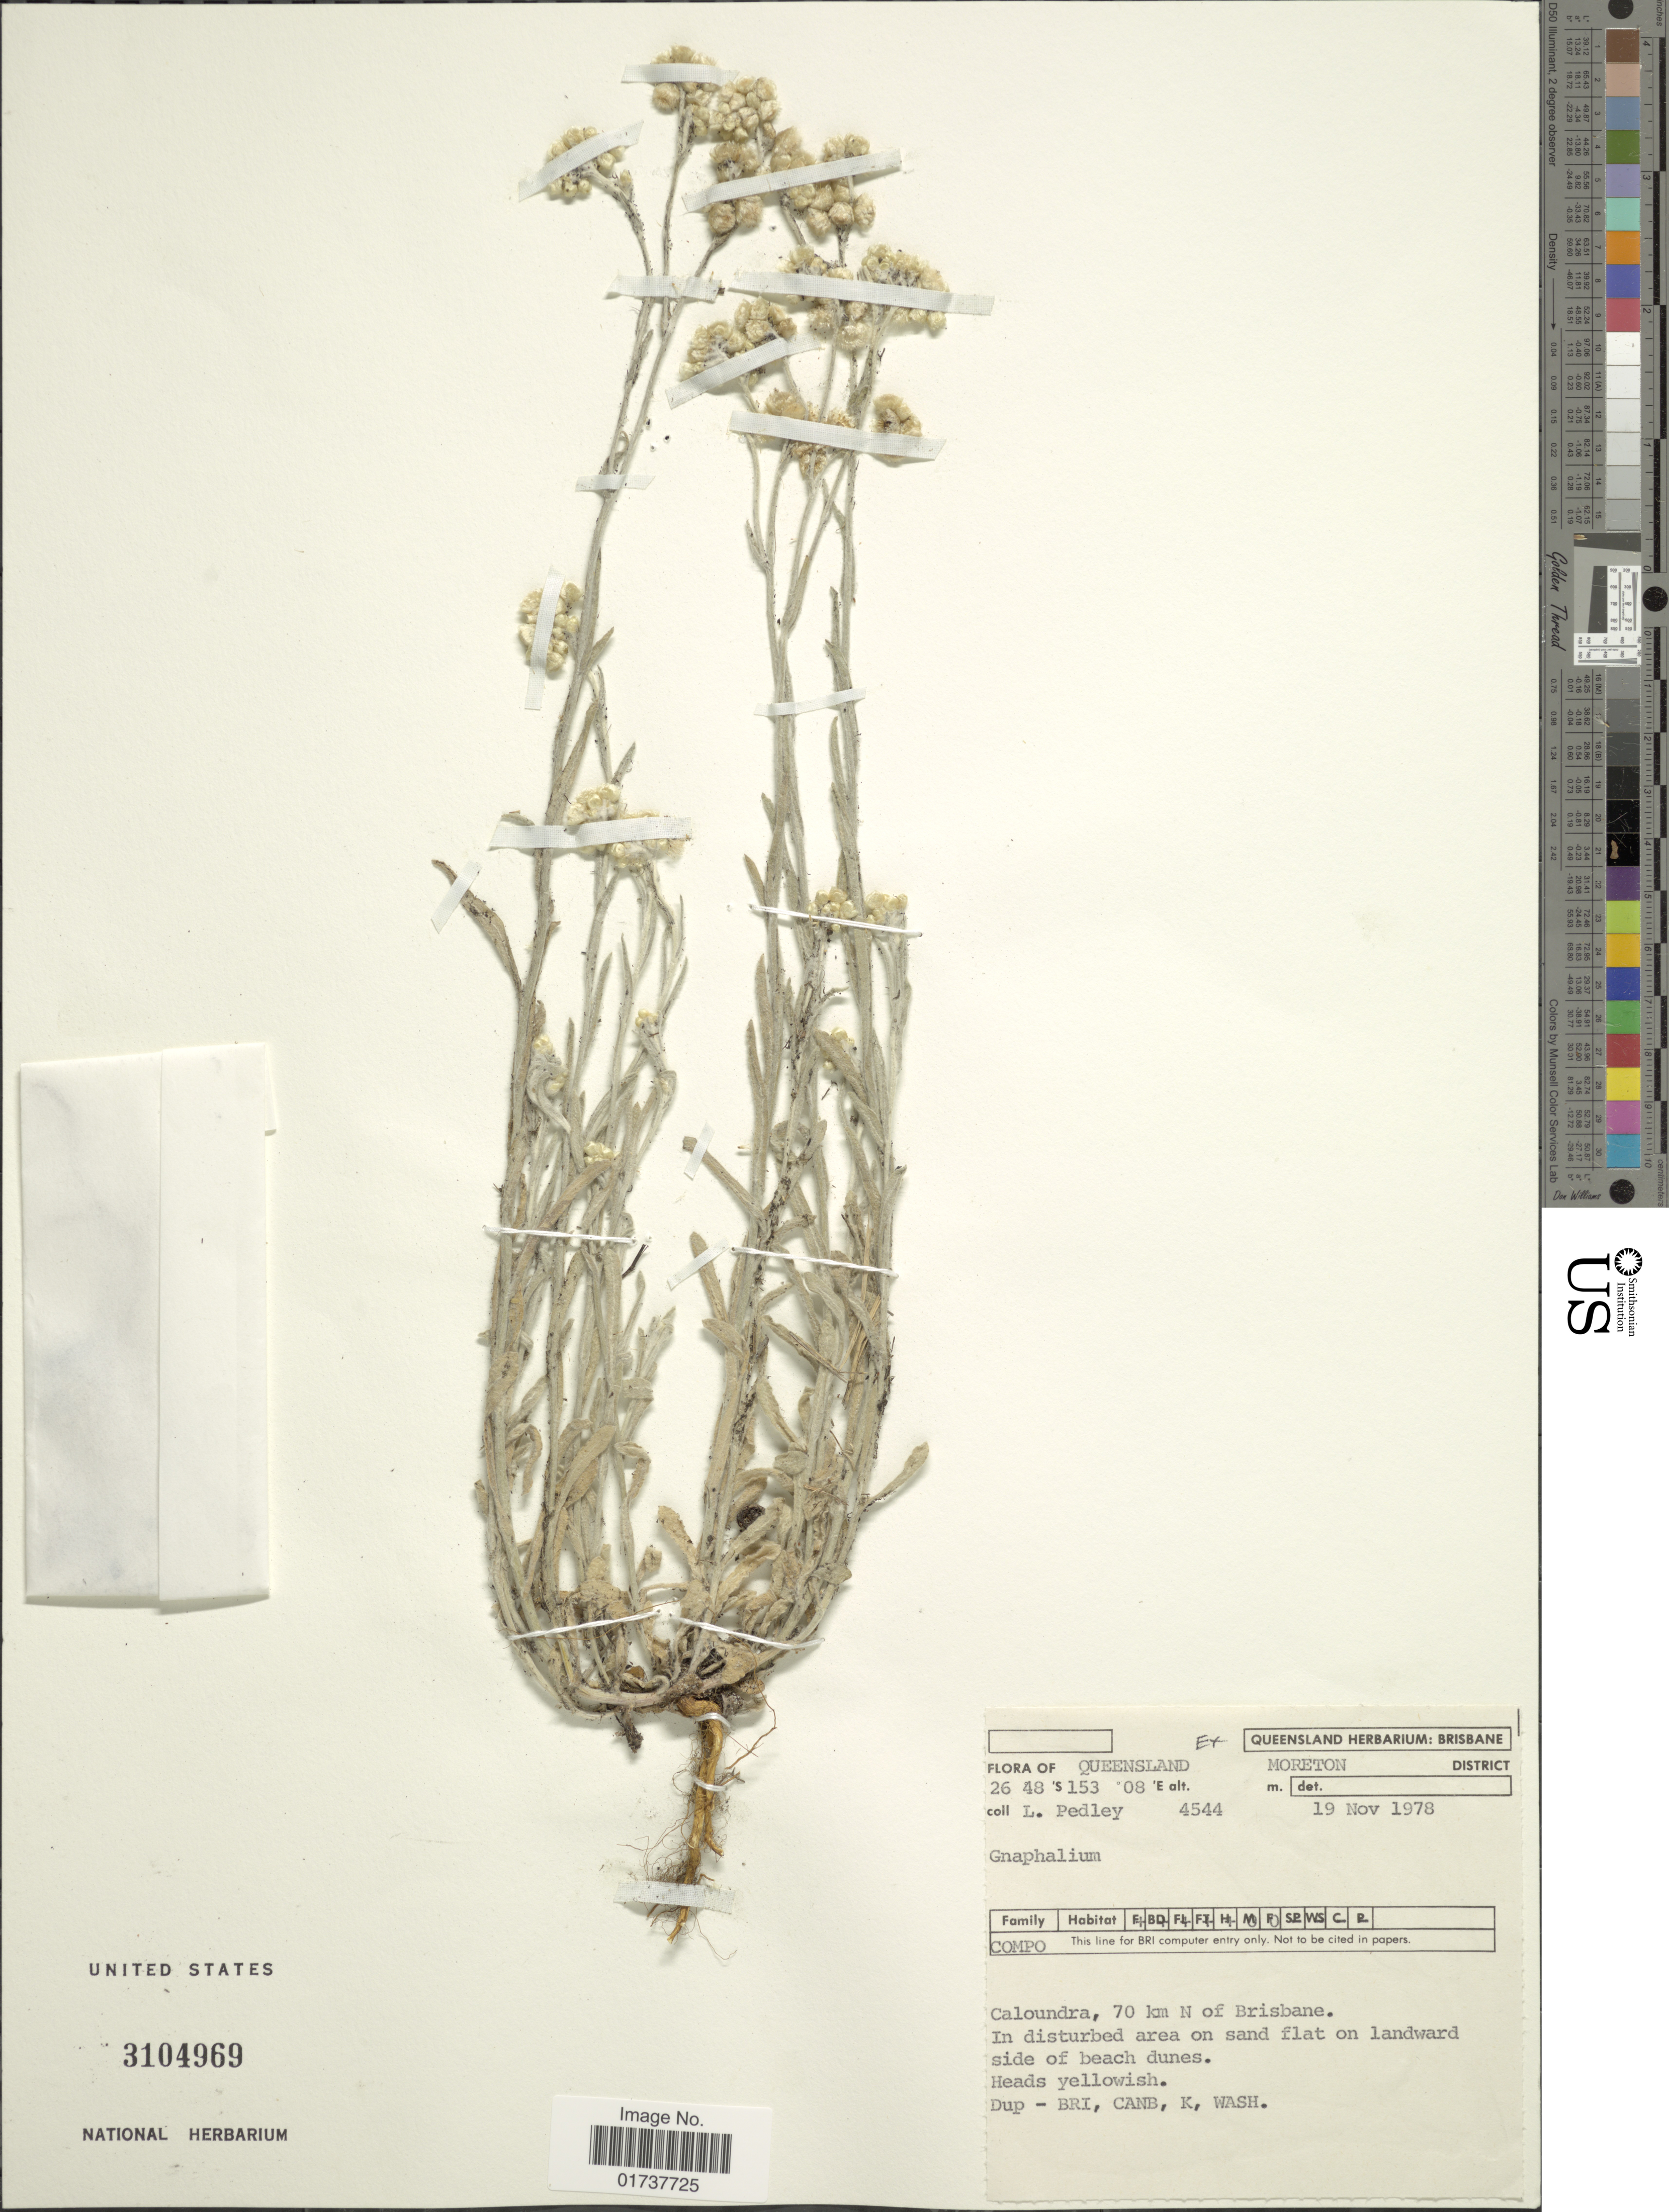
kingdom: Plantae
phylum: Tracheophyta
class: Magnoliopsida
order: Asterales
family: Asteraceae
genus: Gnaphalium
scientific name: Gnaphalium sp.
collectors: L. Pedley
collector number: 4544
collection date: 1978-11-19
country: Australia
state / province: Queensland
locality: Moreton District, Caloundra, 70 km N of Brisbane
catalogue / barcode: US 3104969